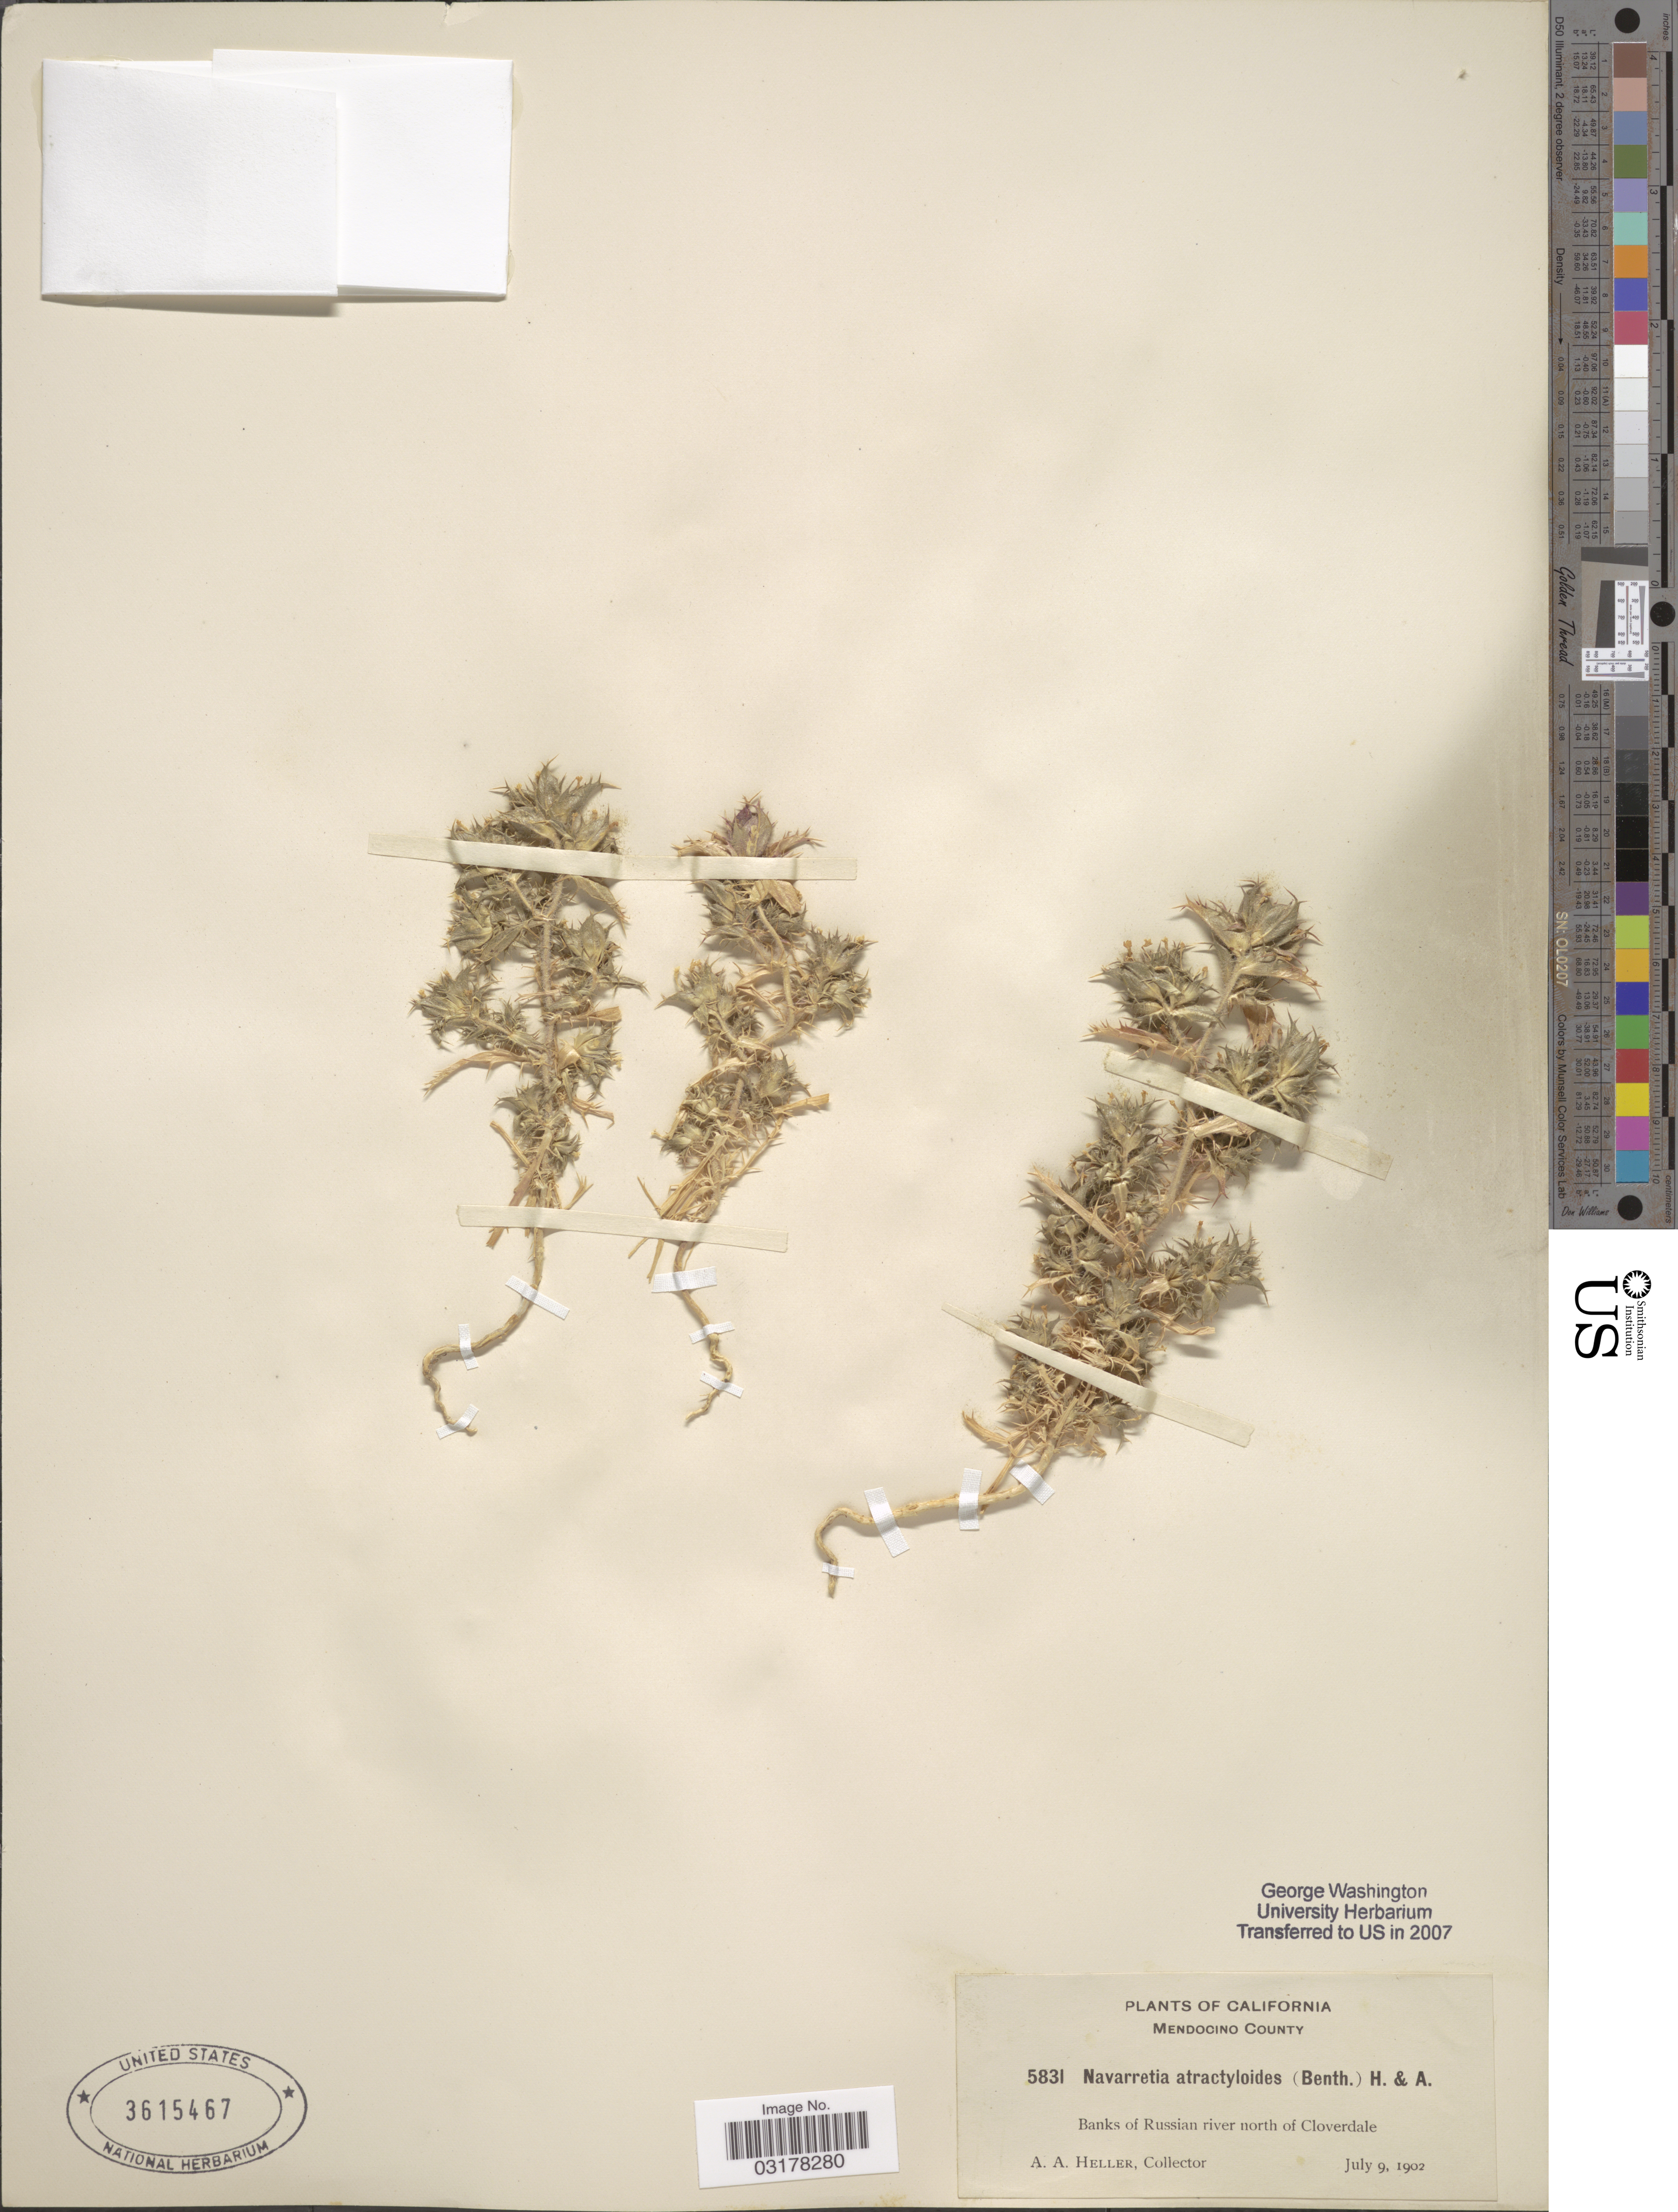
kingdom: Plantae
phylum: Tracheophyta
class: Magnoliopsida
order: Ericales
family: Polemoniaceae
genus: Navarretia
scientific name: Navarretia atractyloides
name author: (Benth.) Hook. & Arn.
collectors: A. A. Heller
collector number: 5831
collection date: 1902-07-09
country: United States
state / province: California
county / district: Mendocino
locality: Mendocino County. Banks of Russian river north of Cloverdale.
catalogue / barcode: US 3615467